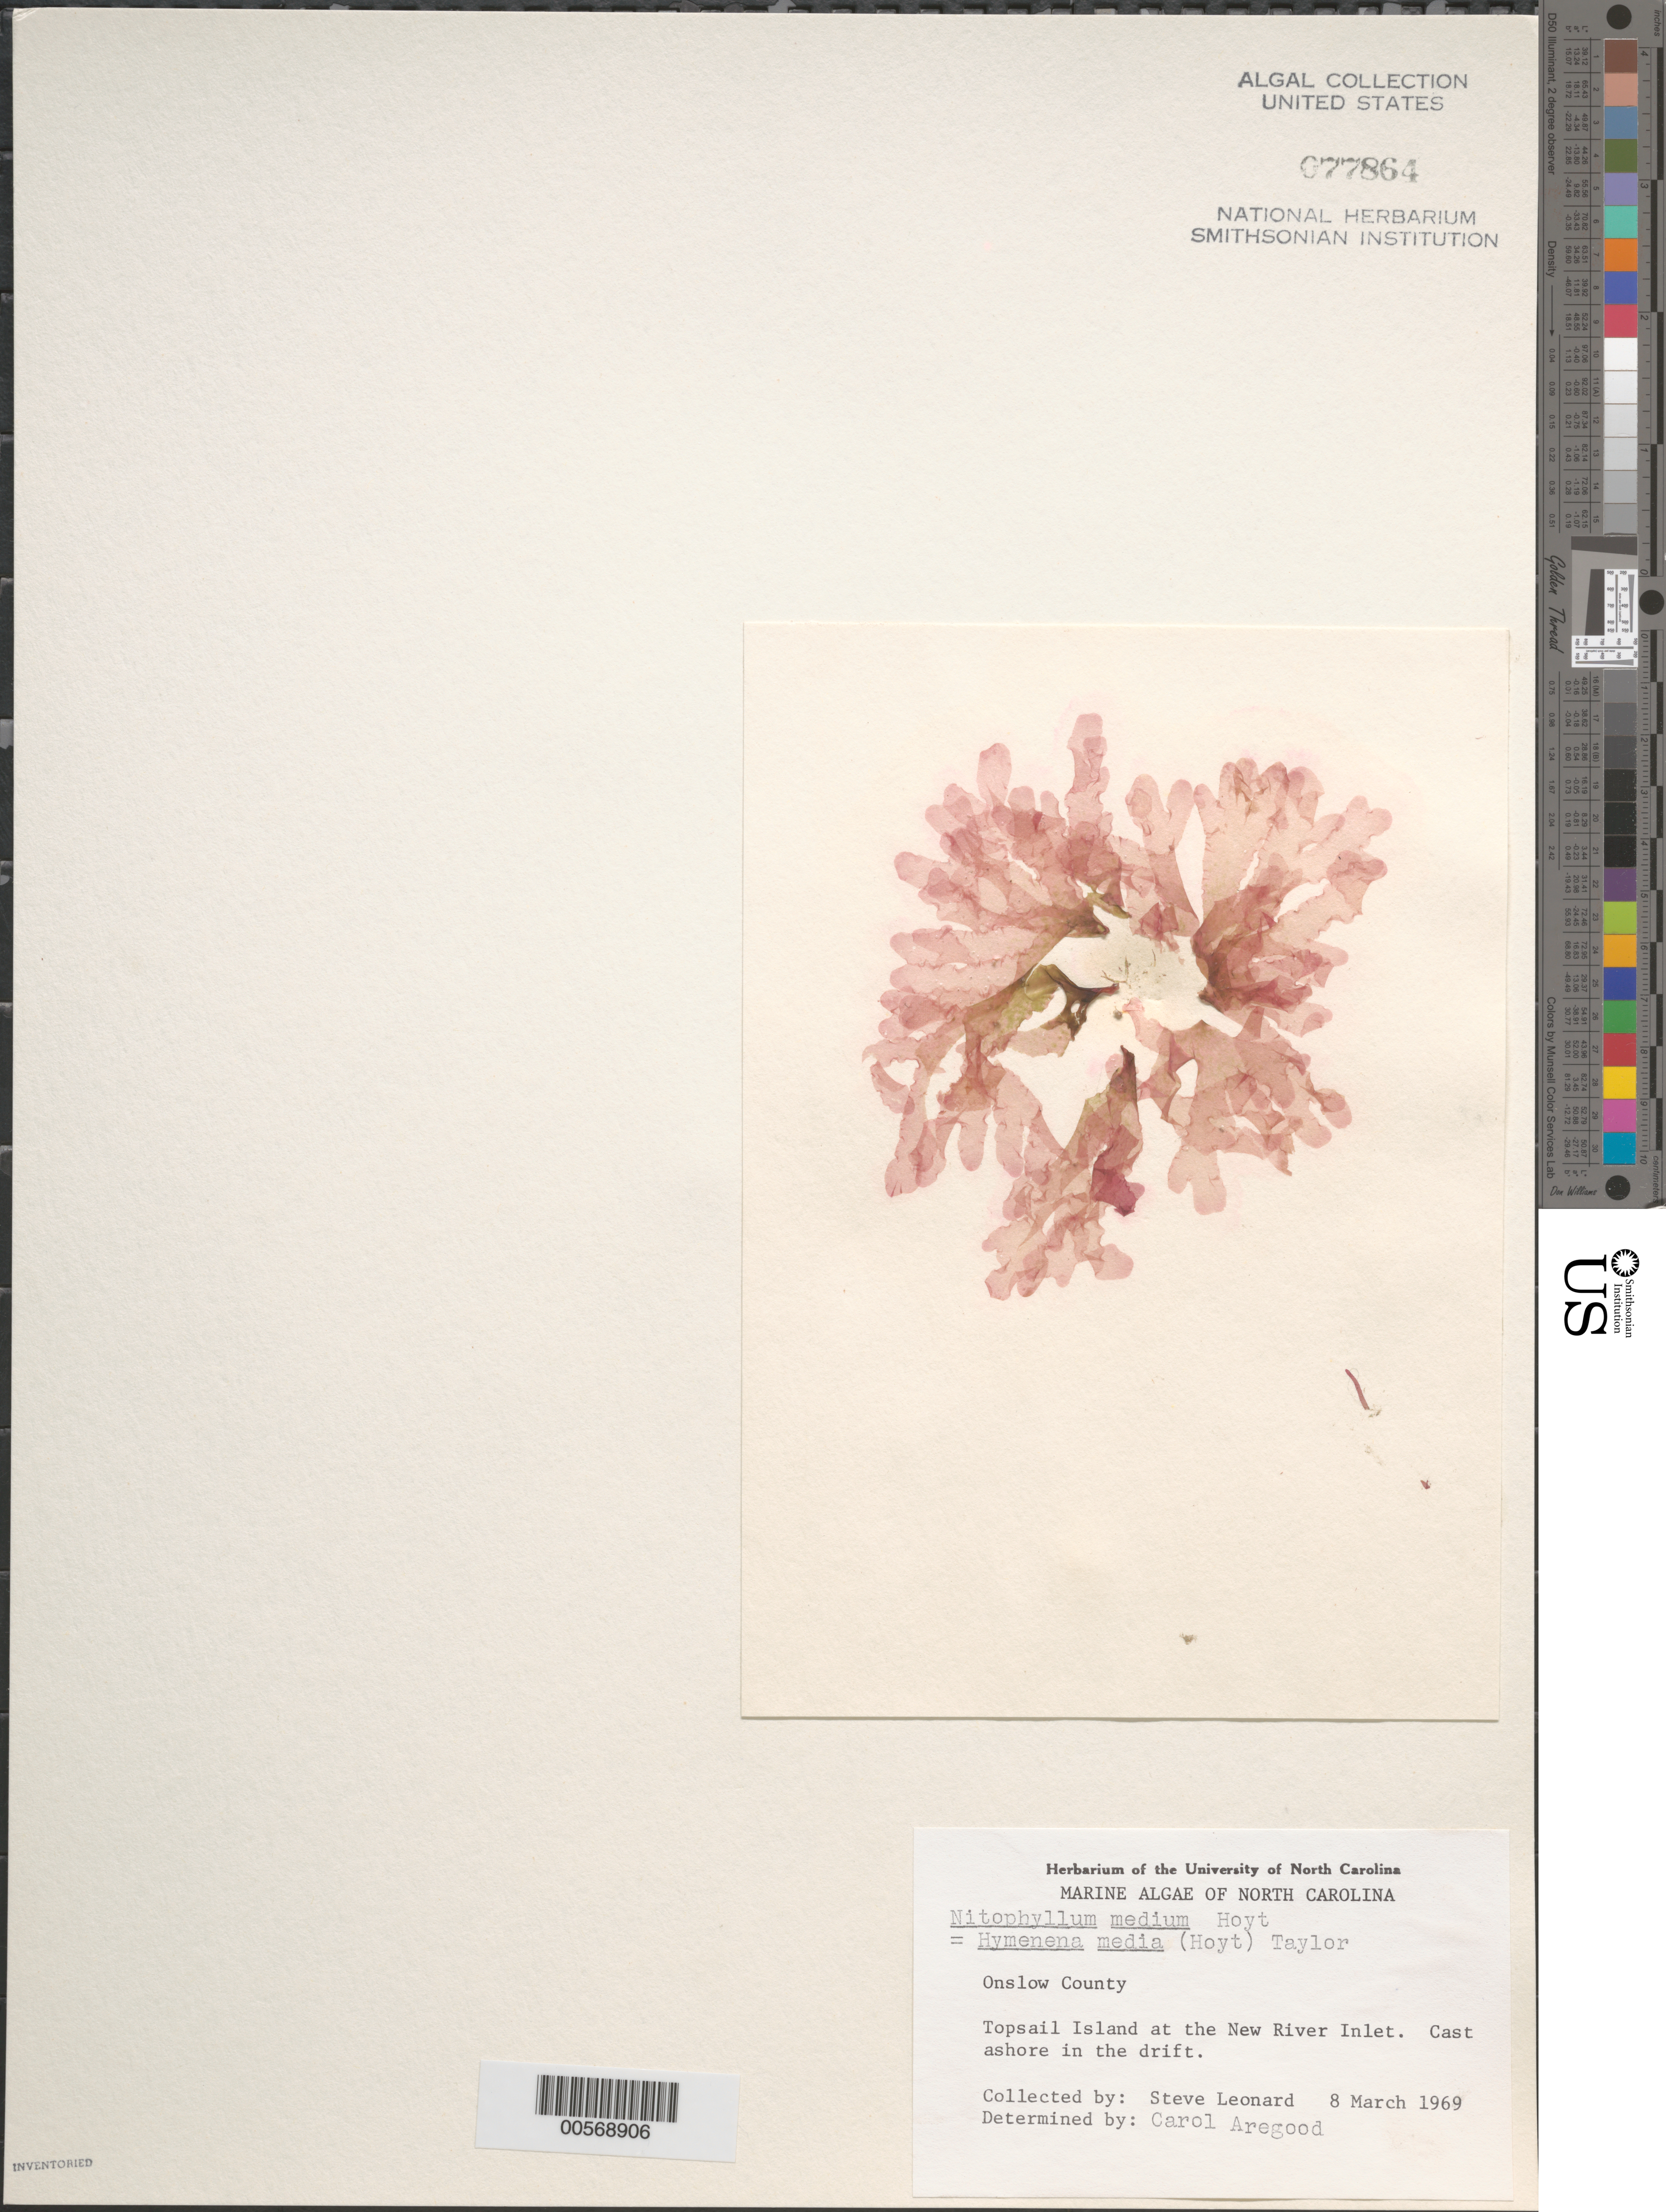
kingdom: Plantae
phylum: Rhodophyta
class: Florideophyceae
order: Ceramiales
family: Delesseriaceae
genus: Radicilingua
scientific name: Radicilingua media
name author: (Hoyt) Wolf et al.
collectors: S. Leonard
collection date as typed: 08 Mar 1969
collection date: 1969-03-08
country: United States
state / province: North Carolina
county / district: Onslow County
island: Topsail Island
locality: New River Inlet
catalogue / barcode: US 77864